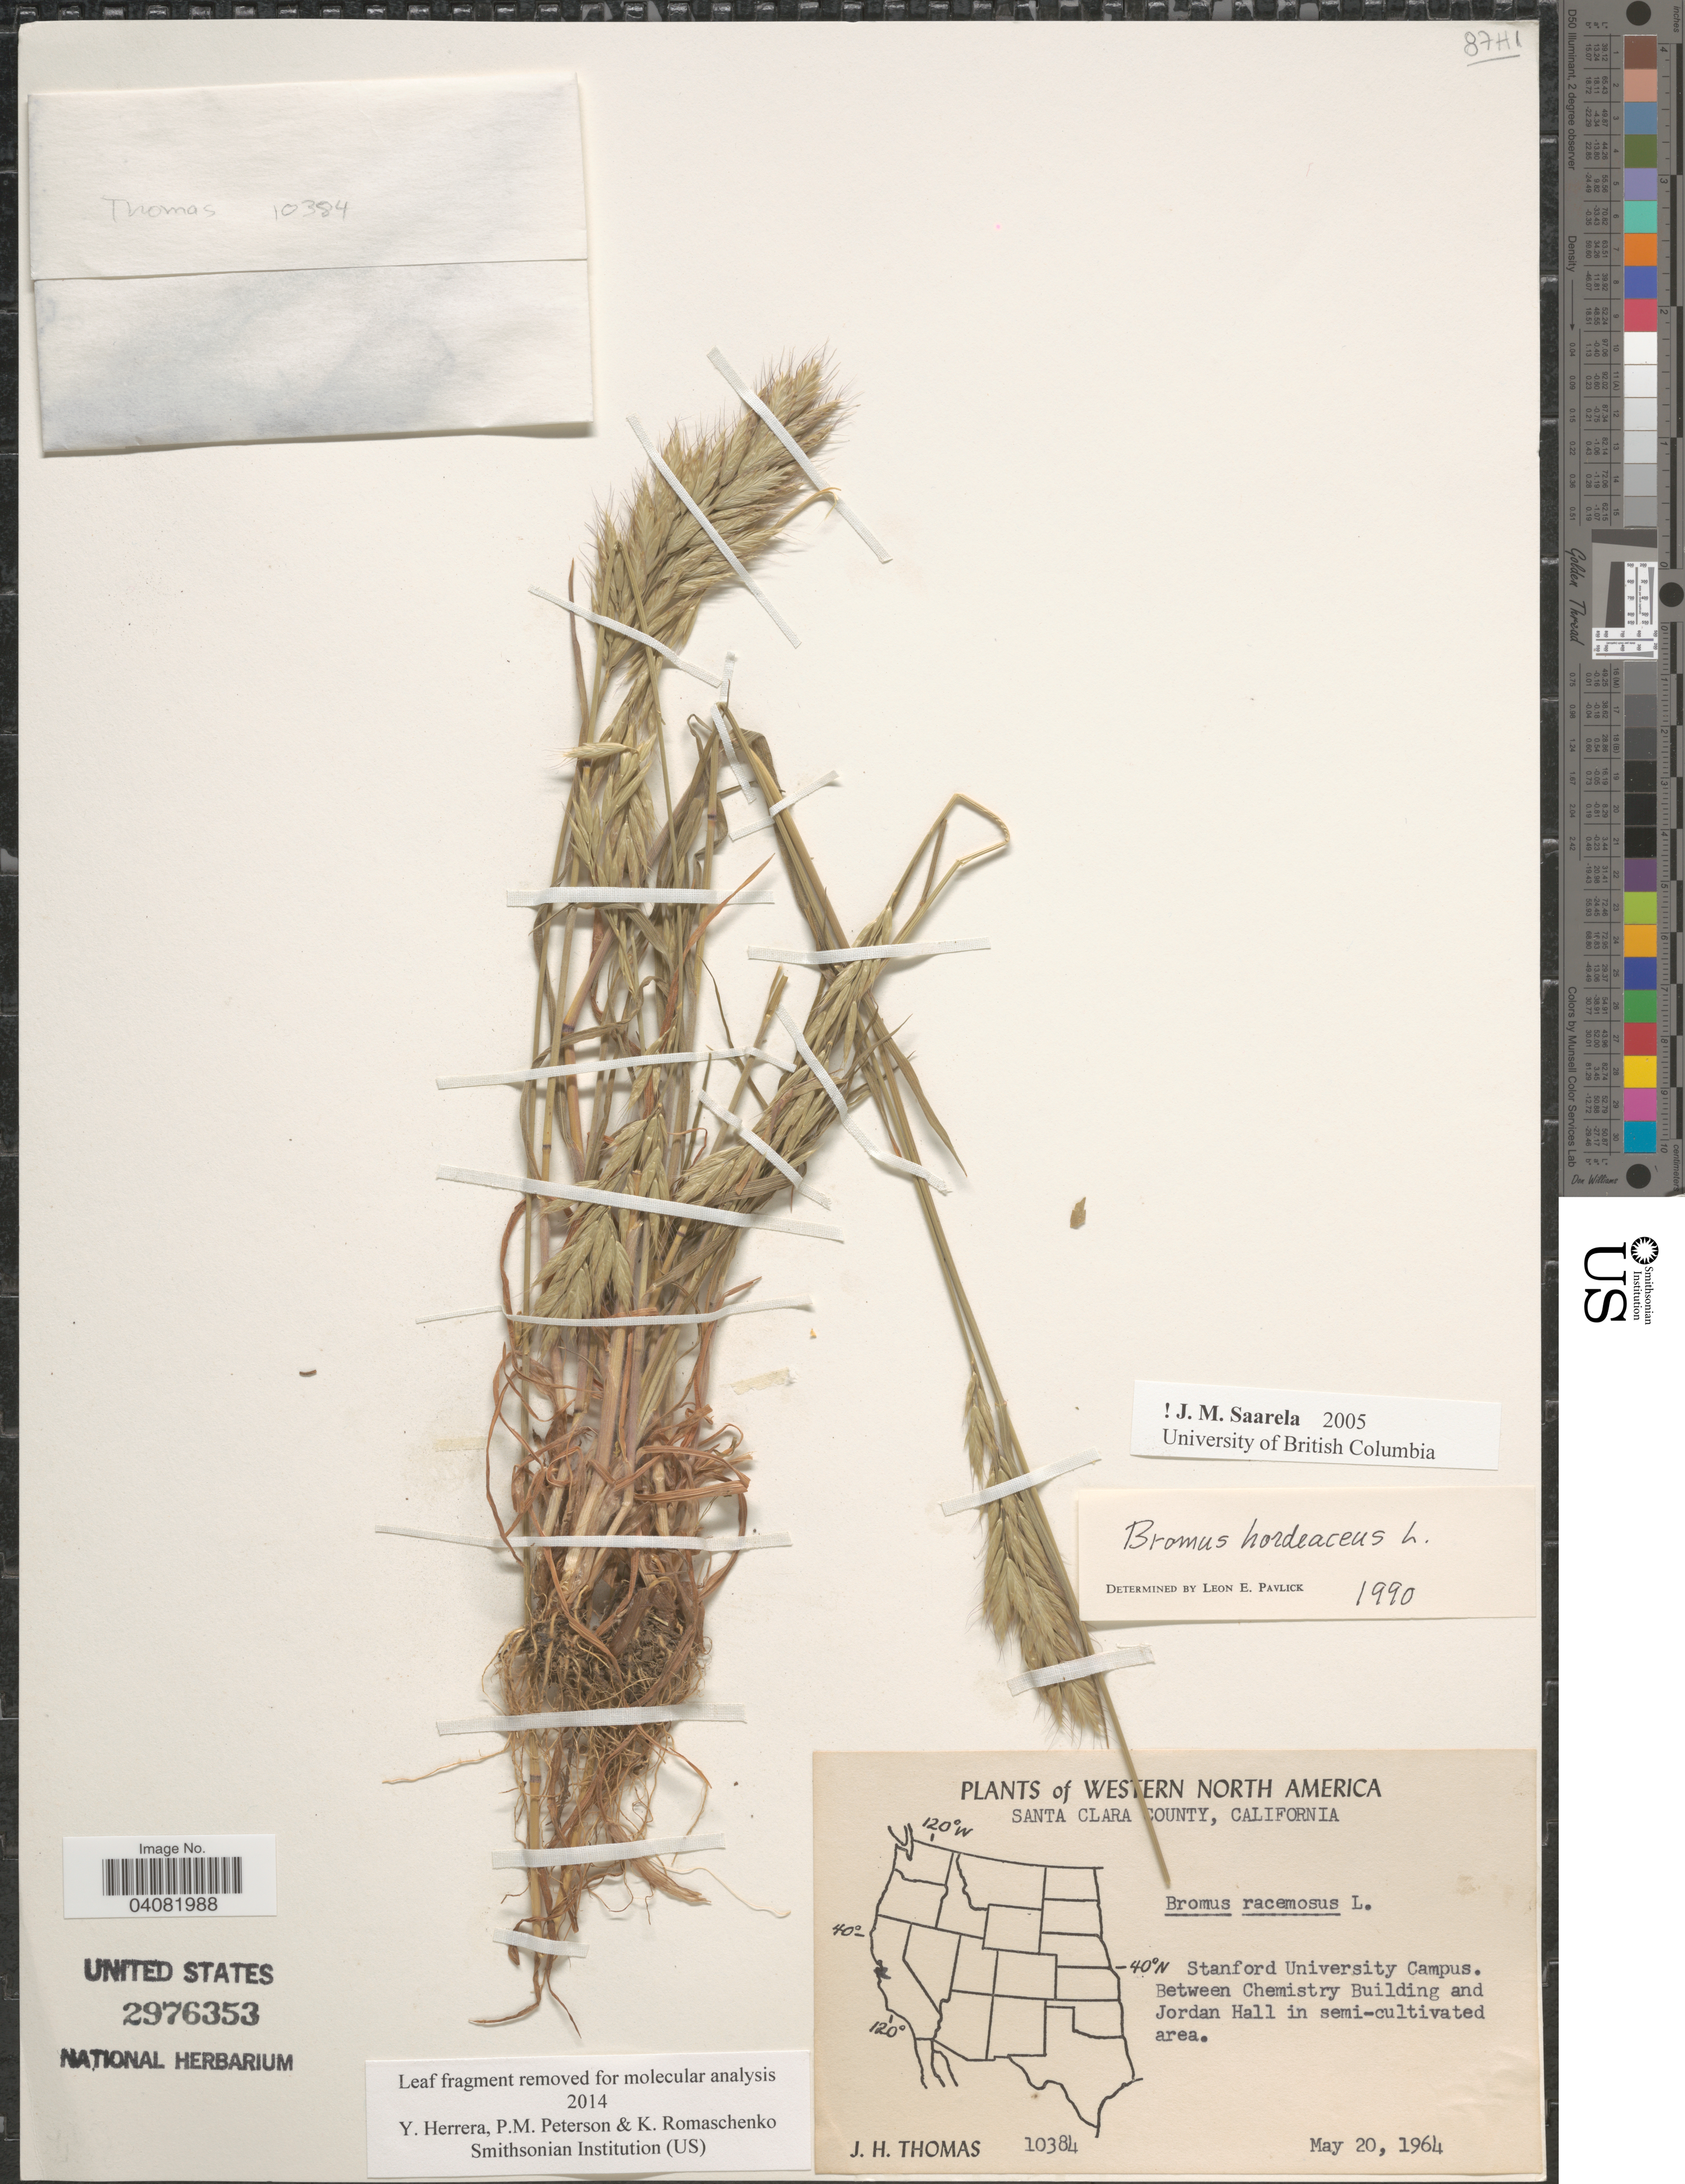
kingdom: Plantae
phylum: Tracheophyta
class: Liliopsida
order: Poales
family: Poaceae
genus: Bromus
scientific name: Bromus hordeaceus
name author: L.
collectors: J. H. Thomas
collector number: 10384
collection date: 1964-05-20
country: United States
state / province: California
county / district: Santa Clara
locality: Western North America. Santa Clara County. Stanford University Campus. Between Chemistry Building and Jordan Hall in semi-cultivated area.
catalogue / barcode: US 2976353